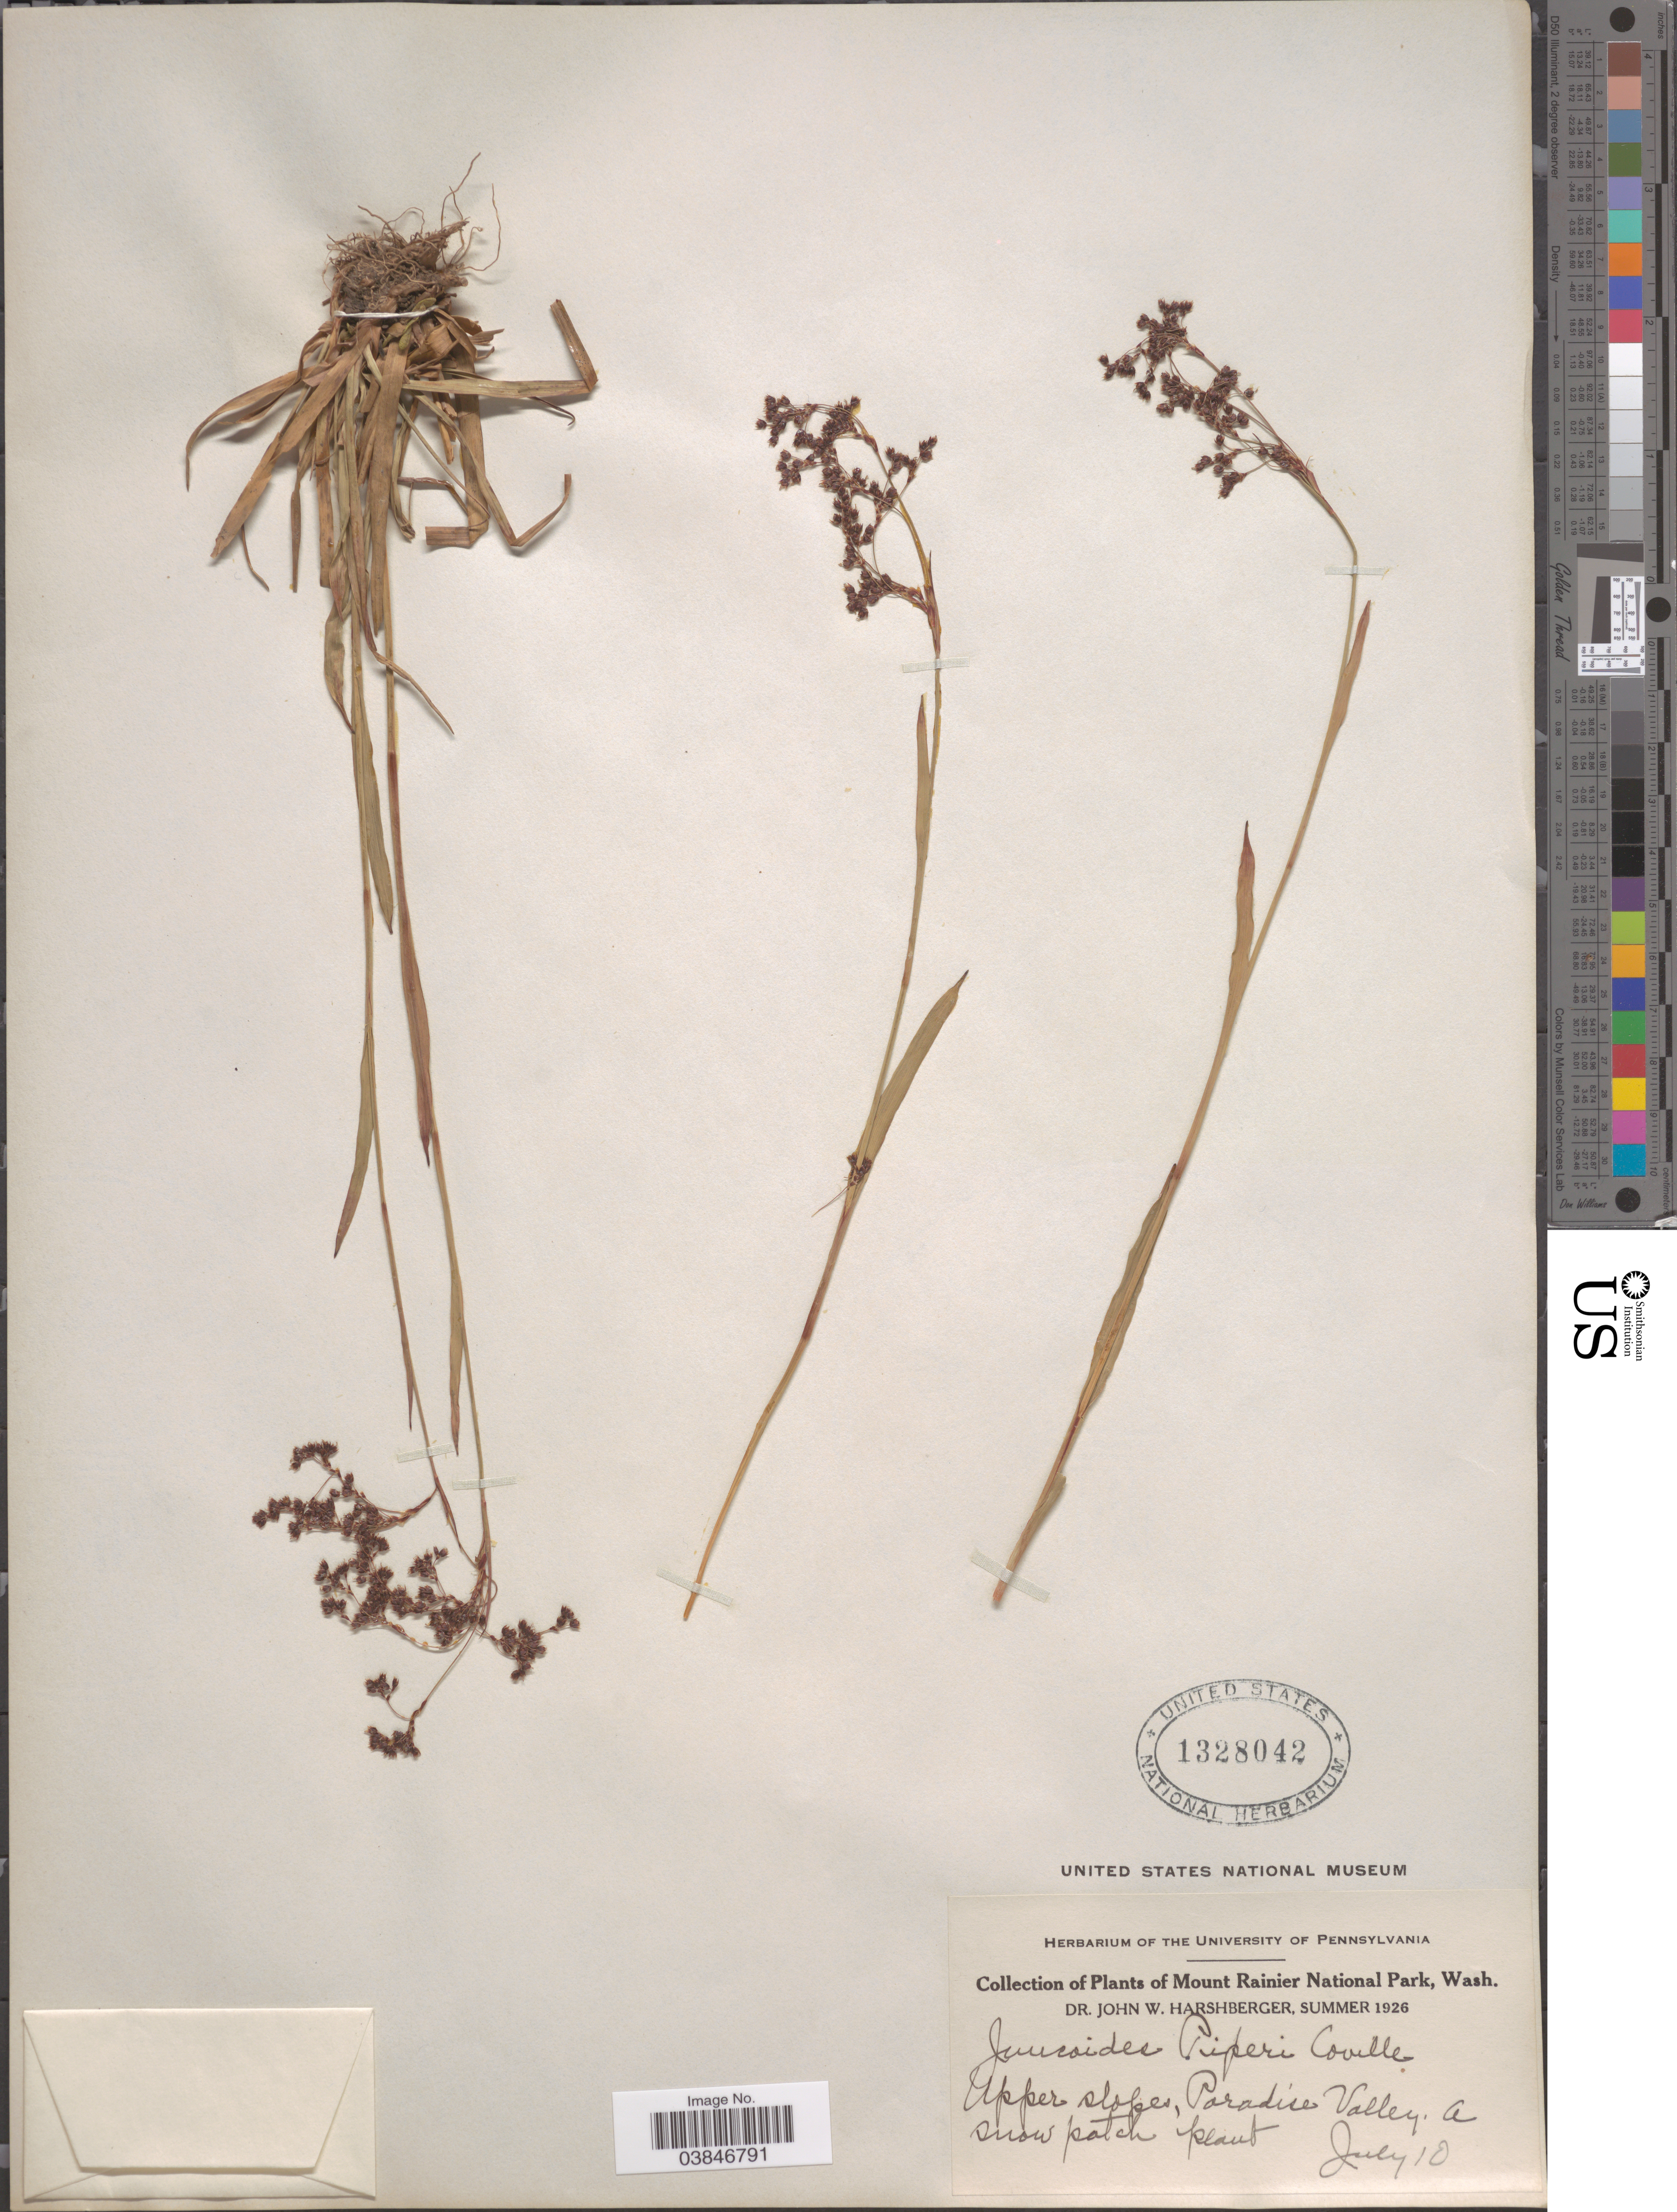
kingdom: Plantae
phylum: Tracheophyta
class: Liliopsida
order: Poales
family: Juncaceae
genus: Luzula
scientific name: Luzula piperi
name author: (Coville) M.E. Jones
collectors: J. W. Harshberger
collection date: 1926-07-10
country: United States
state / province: Washington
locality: Mount Rainier National Park. Upper slopes, Paradise Valley.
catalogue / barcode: US 1328042